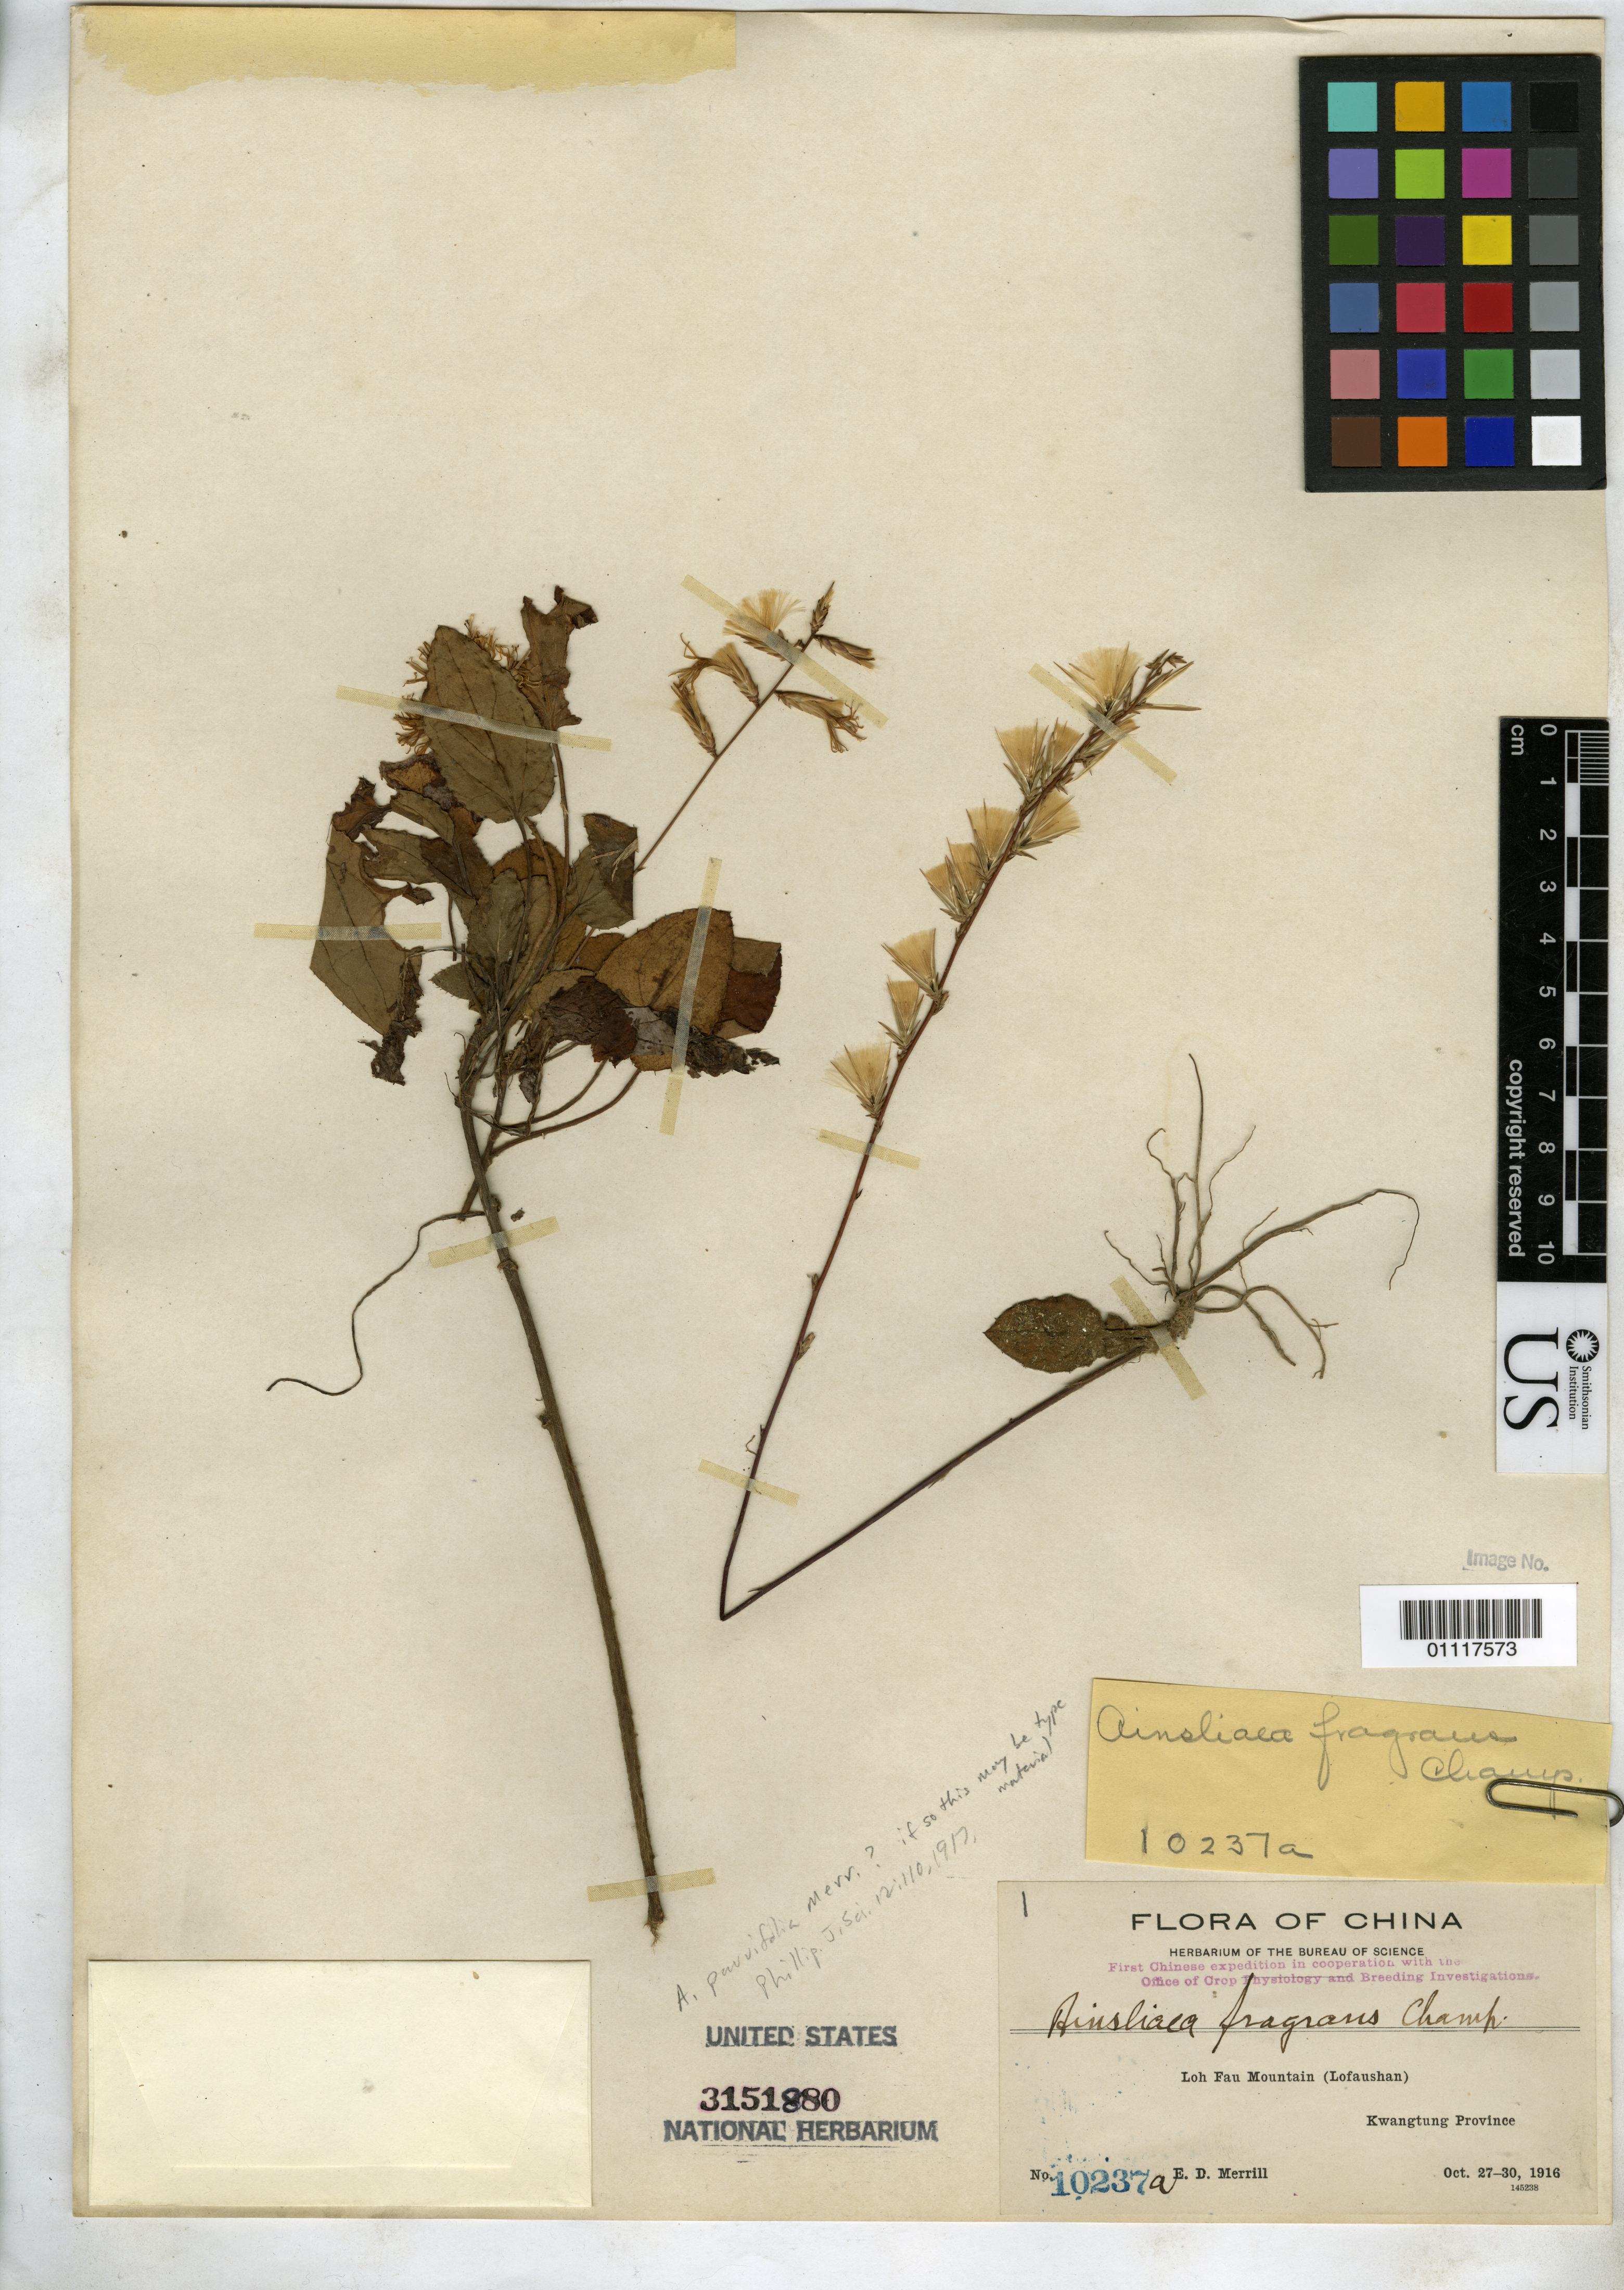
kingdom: Plantae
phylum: Tracheophyta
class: Magnoliopsida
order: Asterales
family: Asteraceae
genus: Ainsliaea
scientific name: Ainsliaea parvifolia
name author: Merr.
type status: Possible Isotype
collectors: E. D. Merrill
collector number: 10237 a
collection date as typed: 27 Oct 1916 to 30 Oct 1916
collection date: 1916-10-27/1916-10-30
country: China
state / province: Guangdong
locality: Loh Fau Mt. (Lofaushan).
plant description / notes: Dubiously type material; collection number is 10237a (protologue cites 10237) and annotated as Ainslieae fragrans.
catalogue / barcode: US 3151880